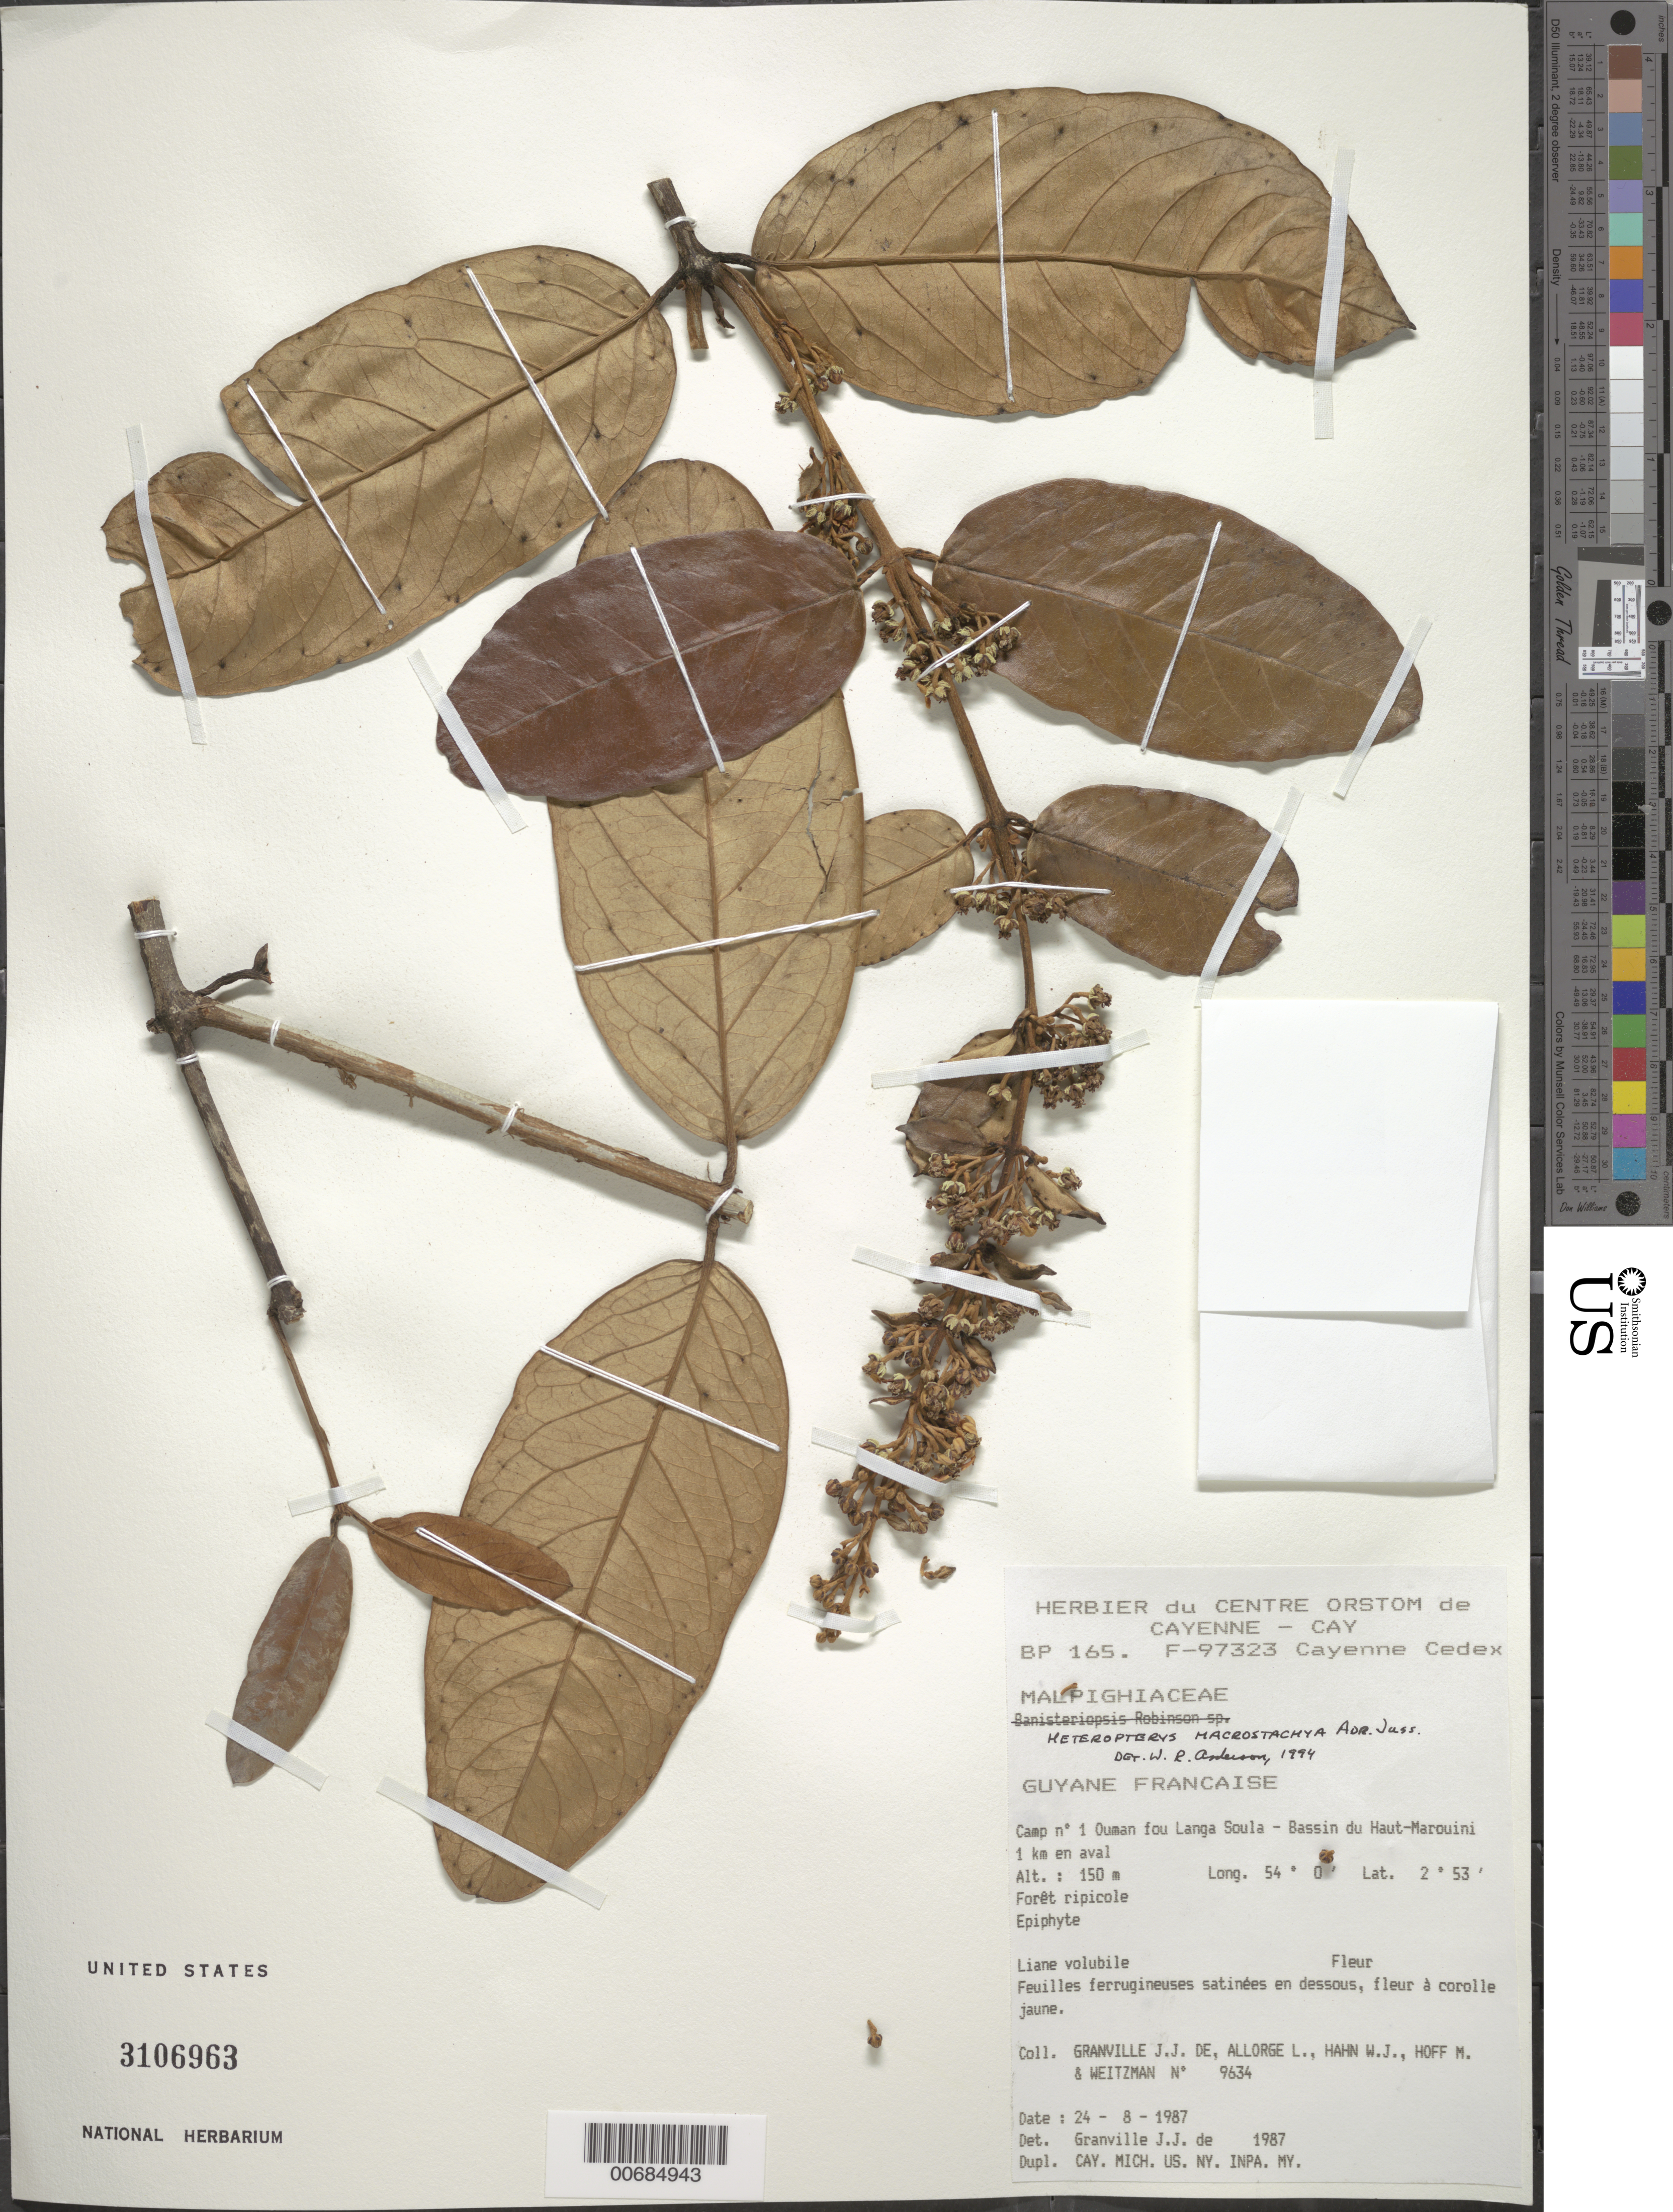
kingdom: Plantae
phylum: Tracheophyta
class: Magnoliopsida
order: Malpighiales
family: Malpighiaceae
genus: Heteropterys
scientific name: Heteropterys macrostachya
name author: A. Juss.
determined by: Anderson, W. R., (MICH), University of Michigan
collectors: J.-J. de Granville, L. Allorge, W. J. Hahn, M. Hoff & A. L. Weitzman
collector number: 9634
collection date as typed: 24-Aug-87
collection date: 1987-08-24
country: French Guiana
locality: Ouman fou Langa Soula, Camp #1, Bassin du Haut-Marouini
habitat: Forêt ripicole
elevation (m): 150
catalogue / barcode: US 3106963